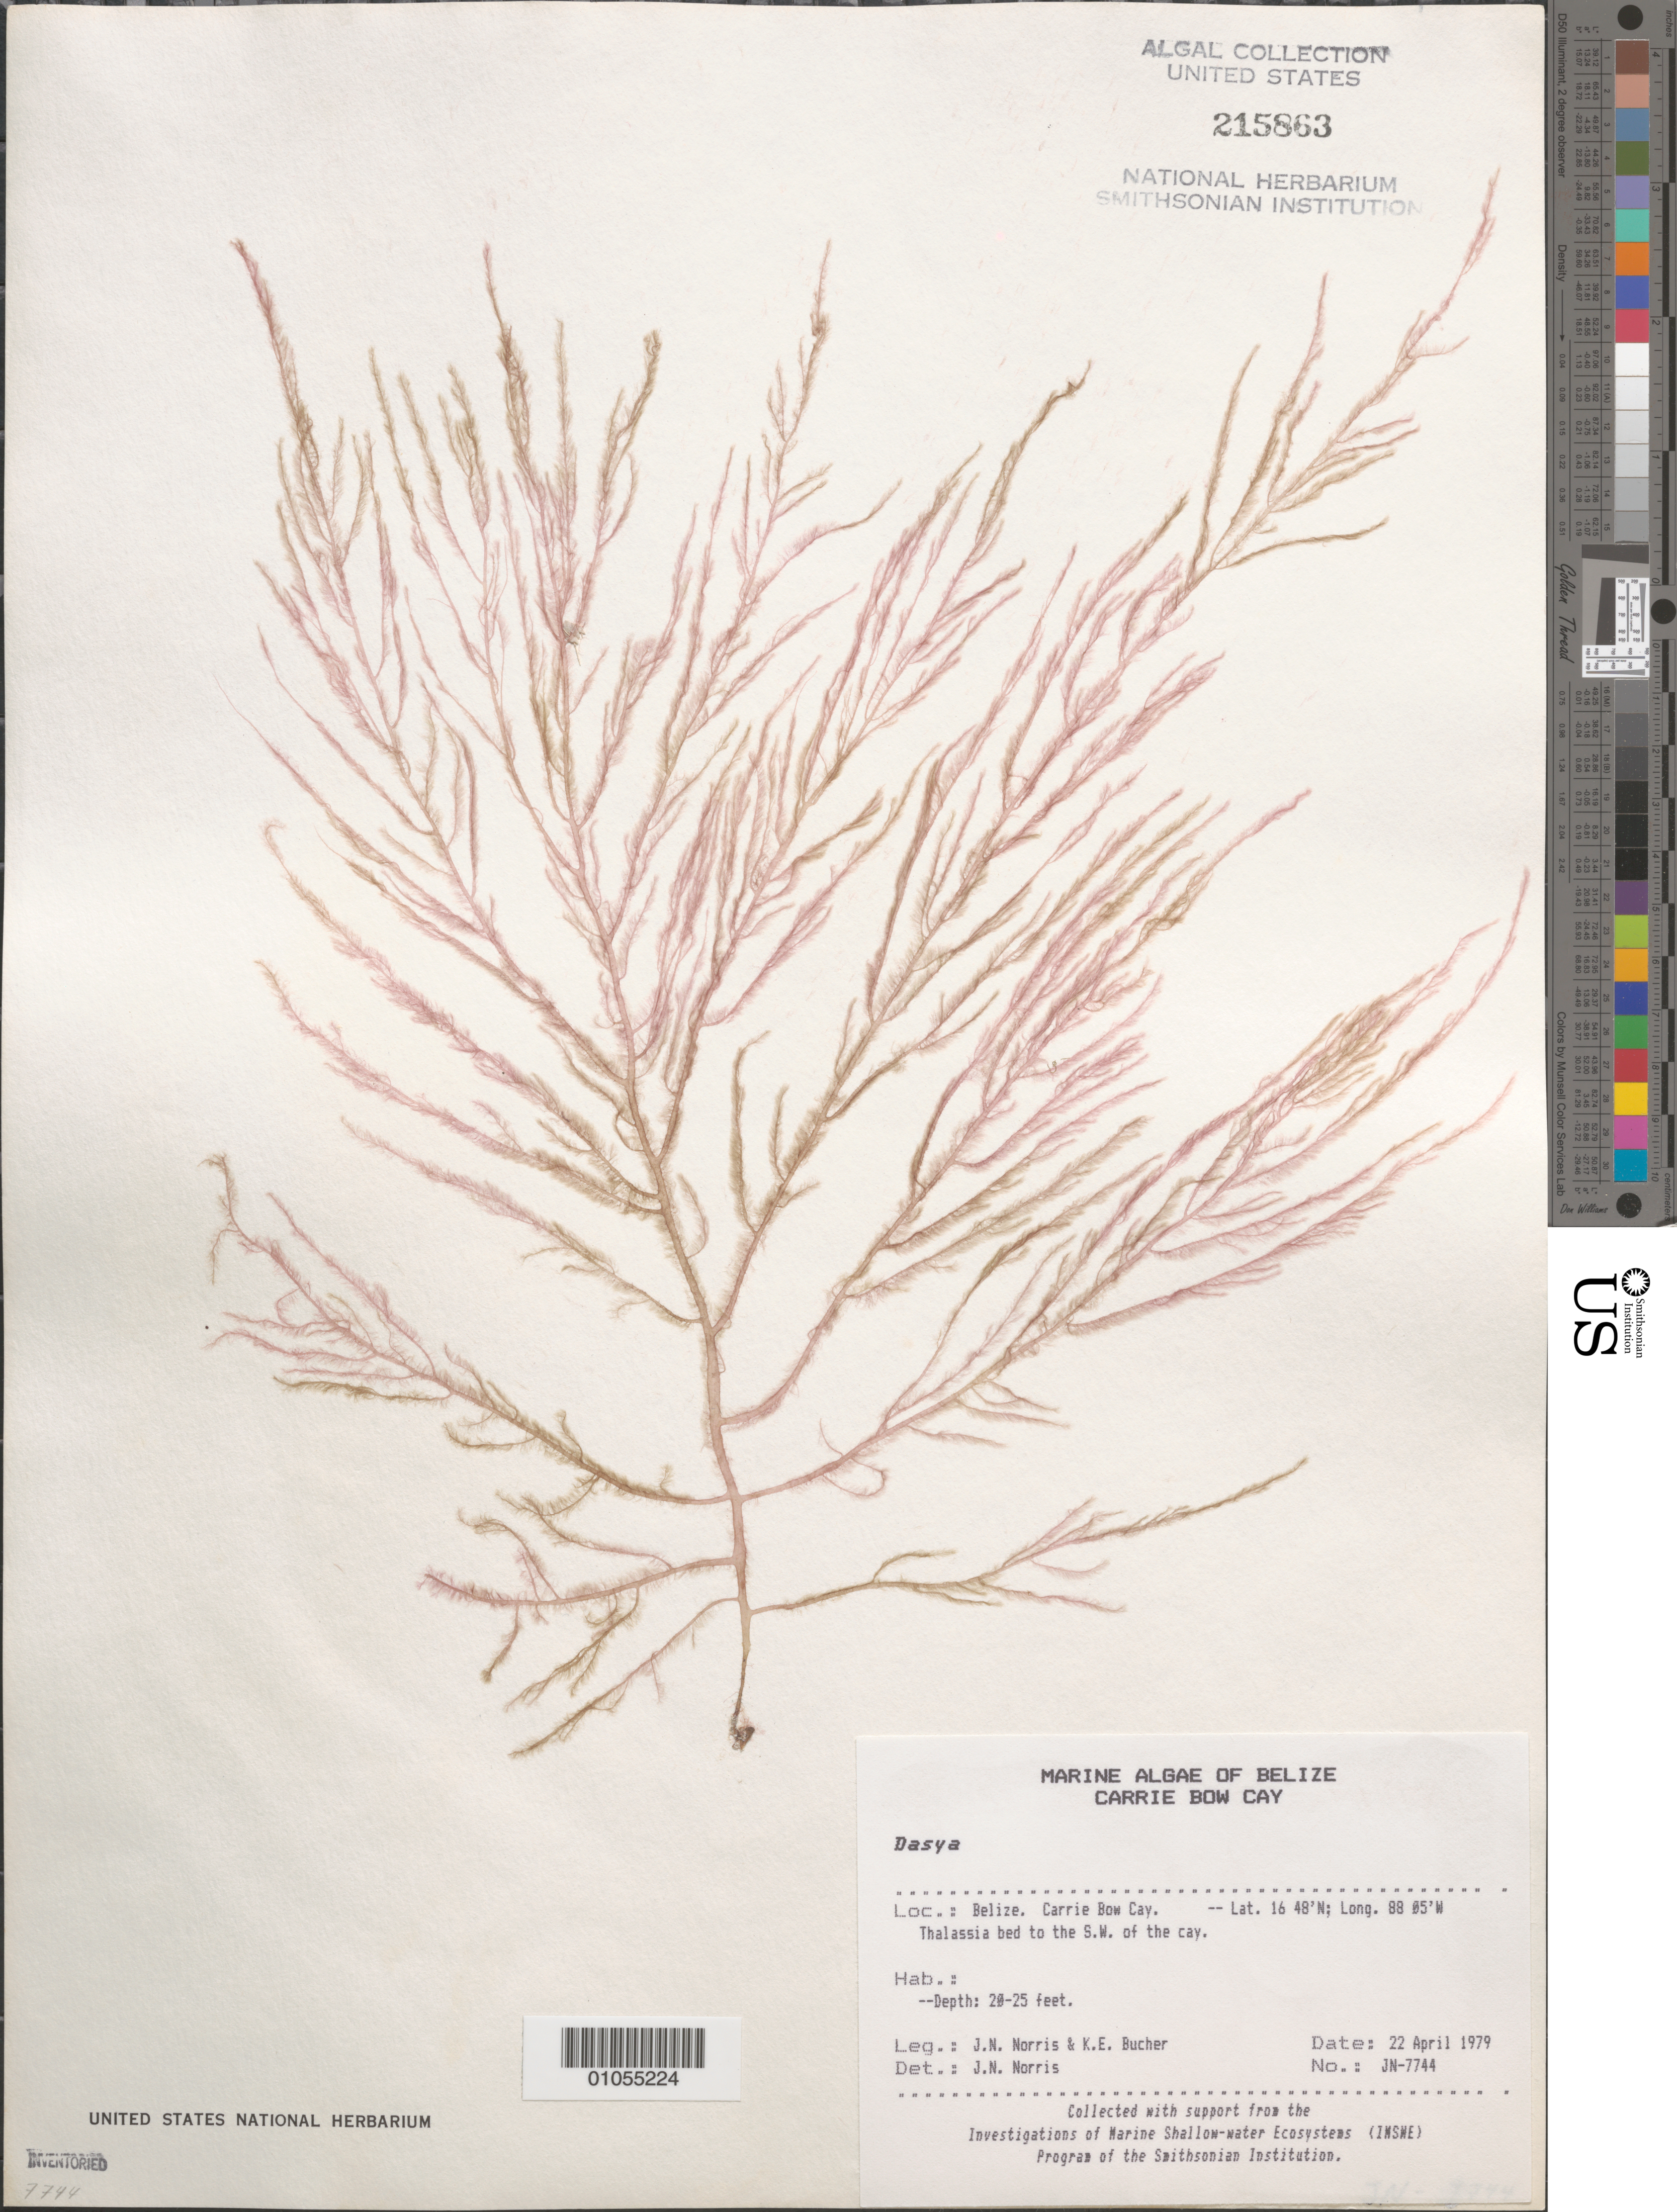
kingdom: Plantae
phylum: Rhodophyta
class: Florideophyceae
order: Ceramiales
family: Dasyaceae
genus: Dasya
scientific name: Dasya sp.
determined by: Norris, James N.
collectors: J. N. Norris & K. E. Bucher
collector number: JN-7744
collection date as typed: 22 Apr 1979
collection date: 1979-04-22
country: Belize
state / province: Stann Creek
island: Carrie Bow Cay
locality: Thalassia bed southwest of the cay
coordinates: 16 48'N, 88 05'W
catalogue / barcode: US 215863